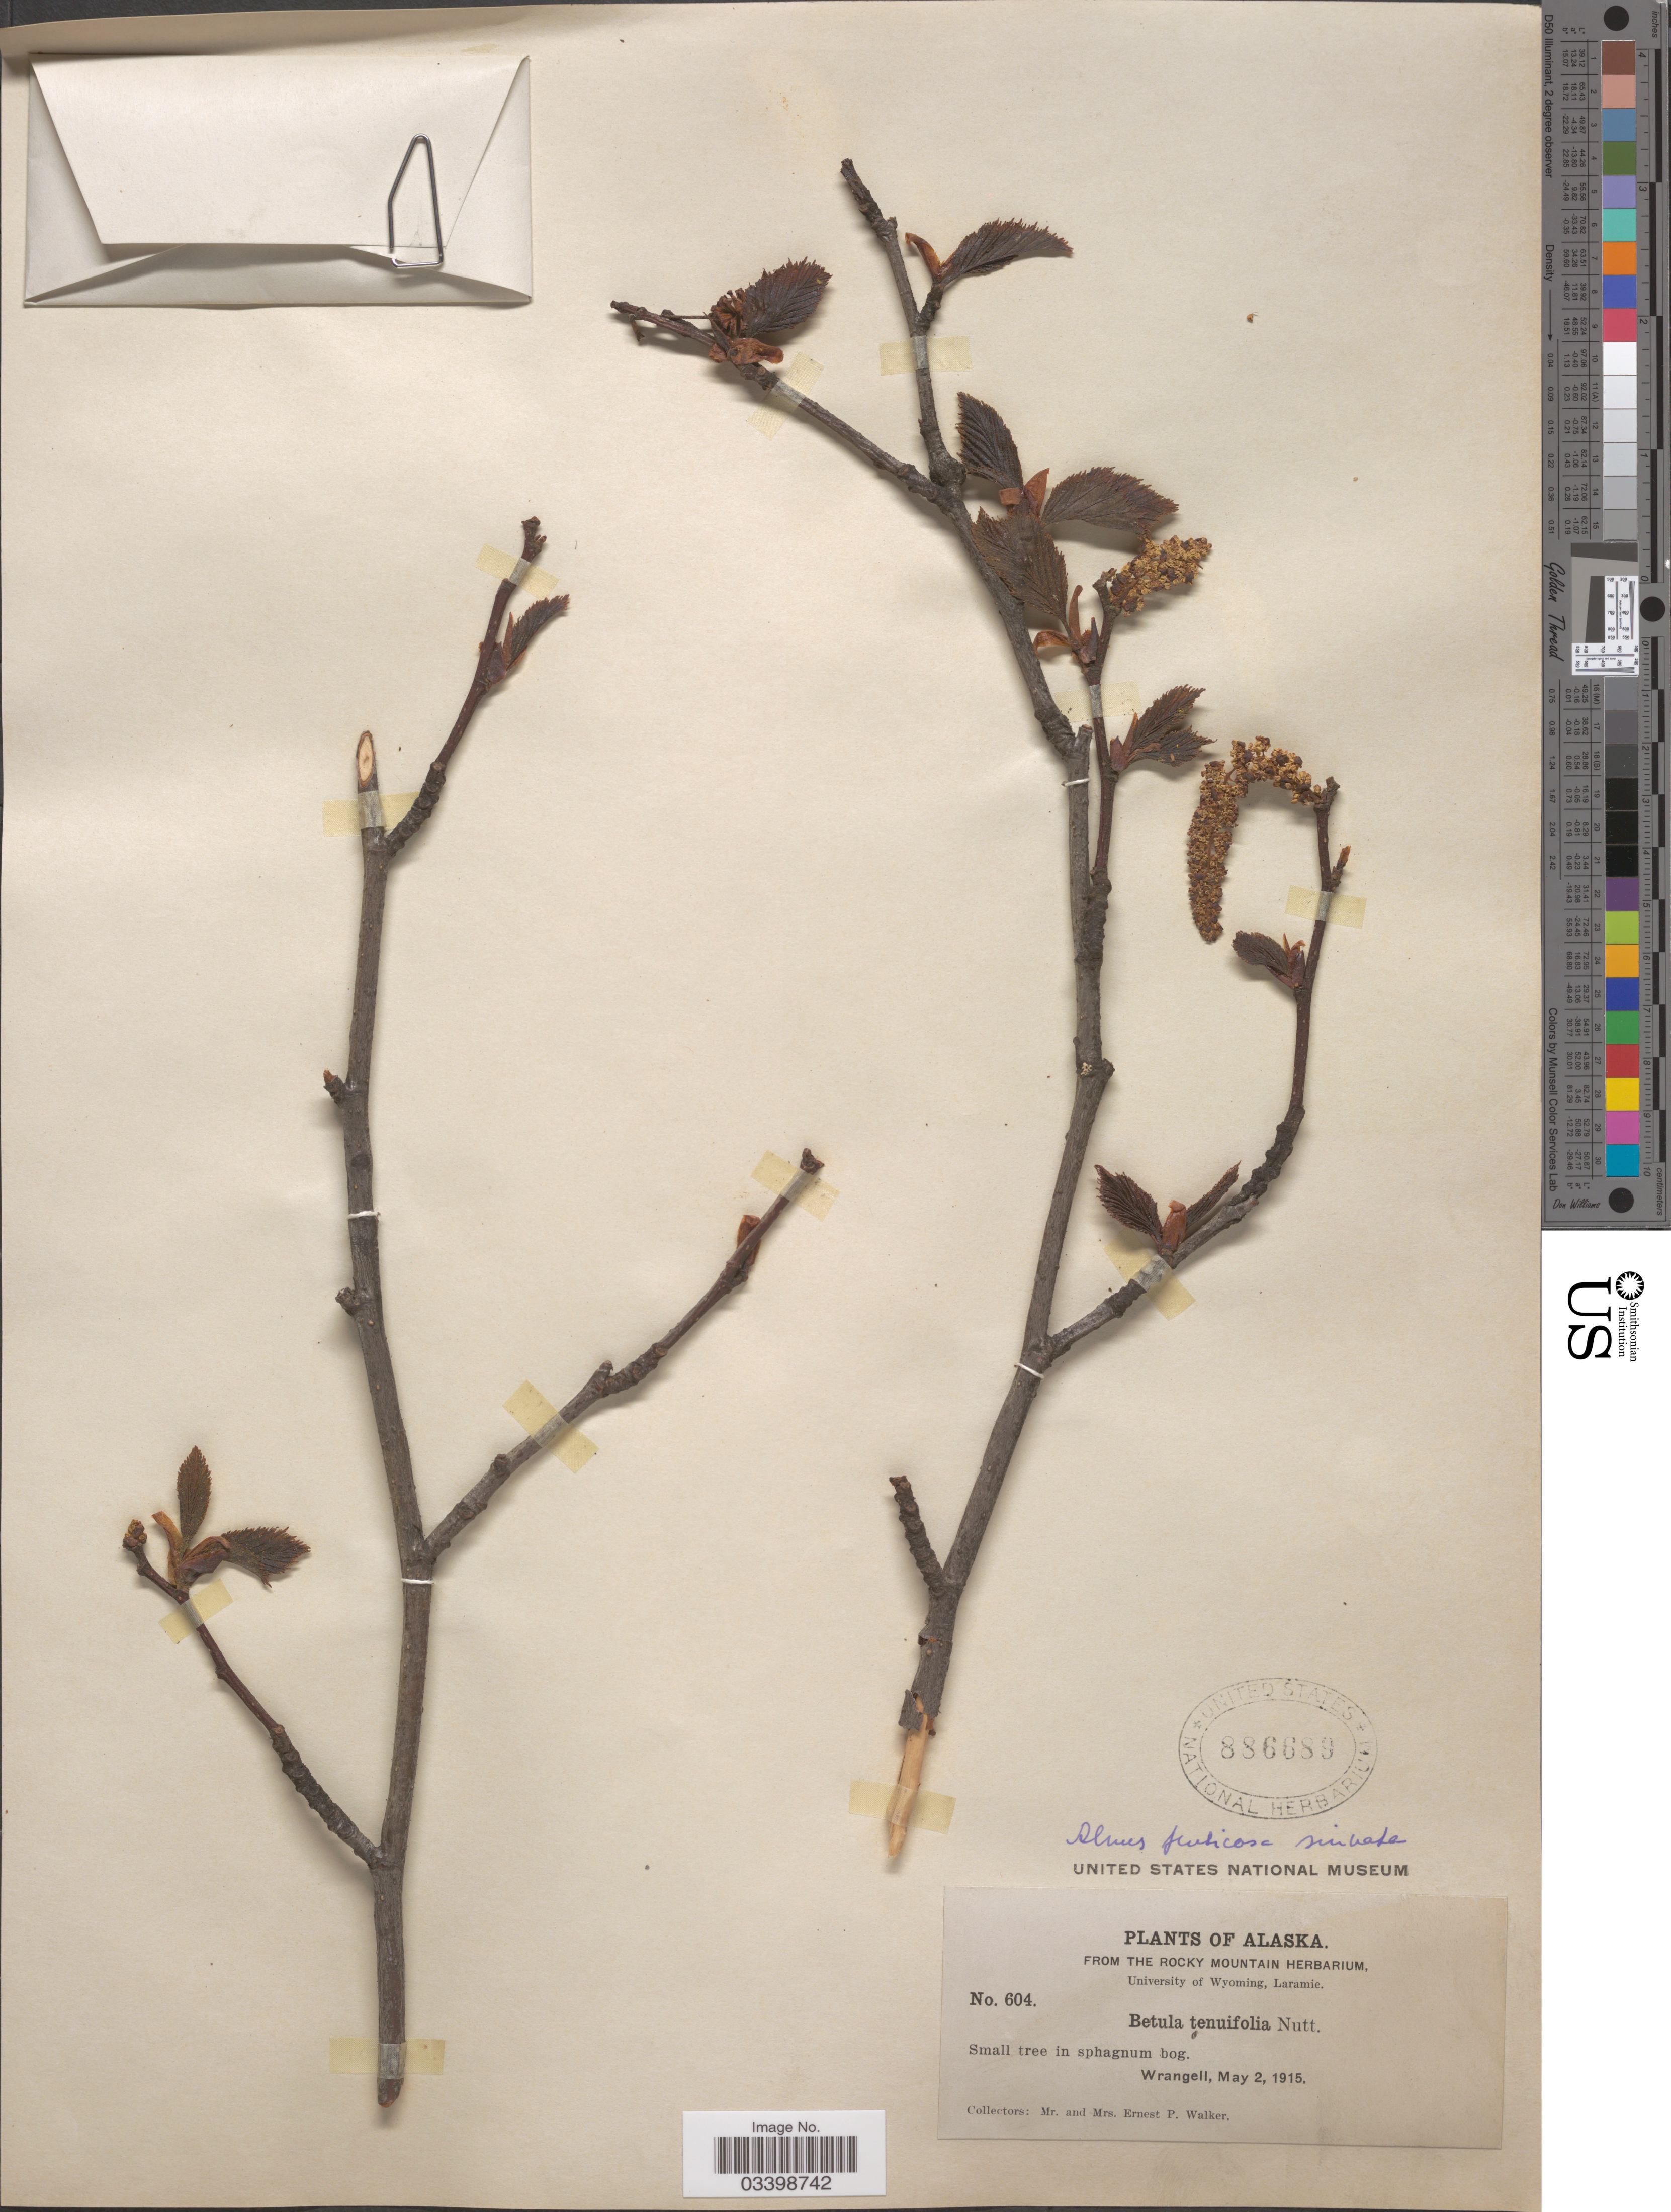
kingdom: Plantae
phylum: Tracheophyta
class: Magnoliopsida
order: Fagales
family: Betulaceae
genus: Alnus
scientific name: Alnus viridis subsp. sinuata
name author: Regel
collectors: E. P. Walker & E. Walker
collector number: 604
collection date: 1915-05-02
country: United States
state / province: Alaska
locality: Wrangell.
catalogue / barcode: US 886689